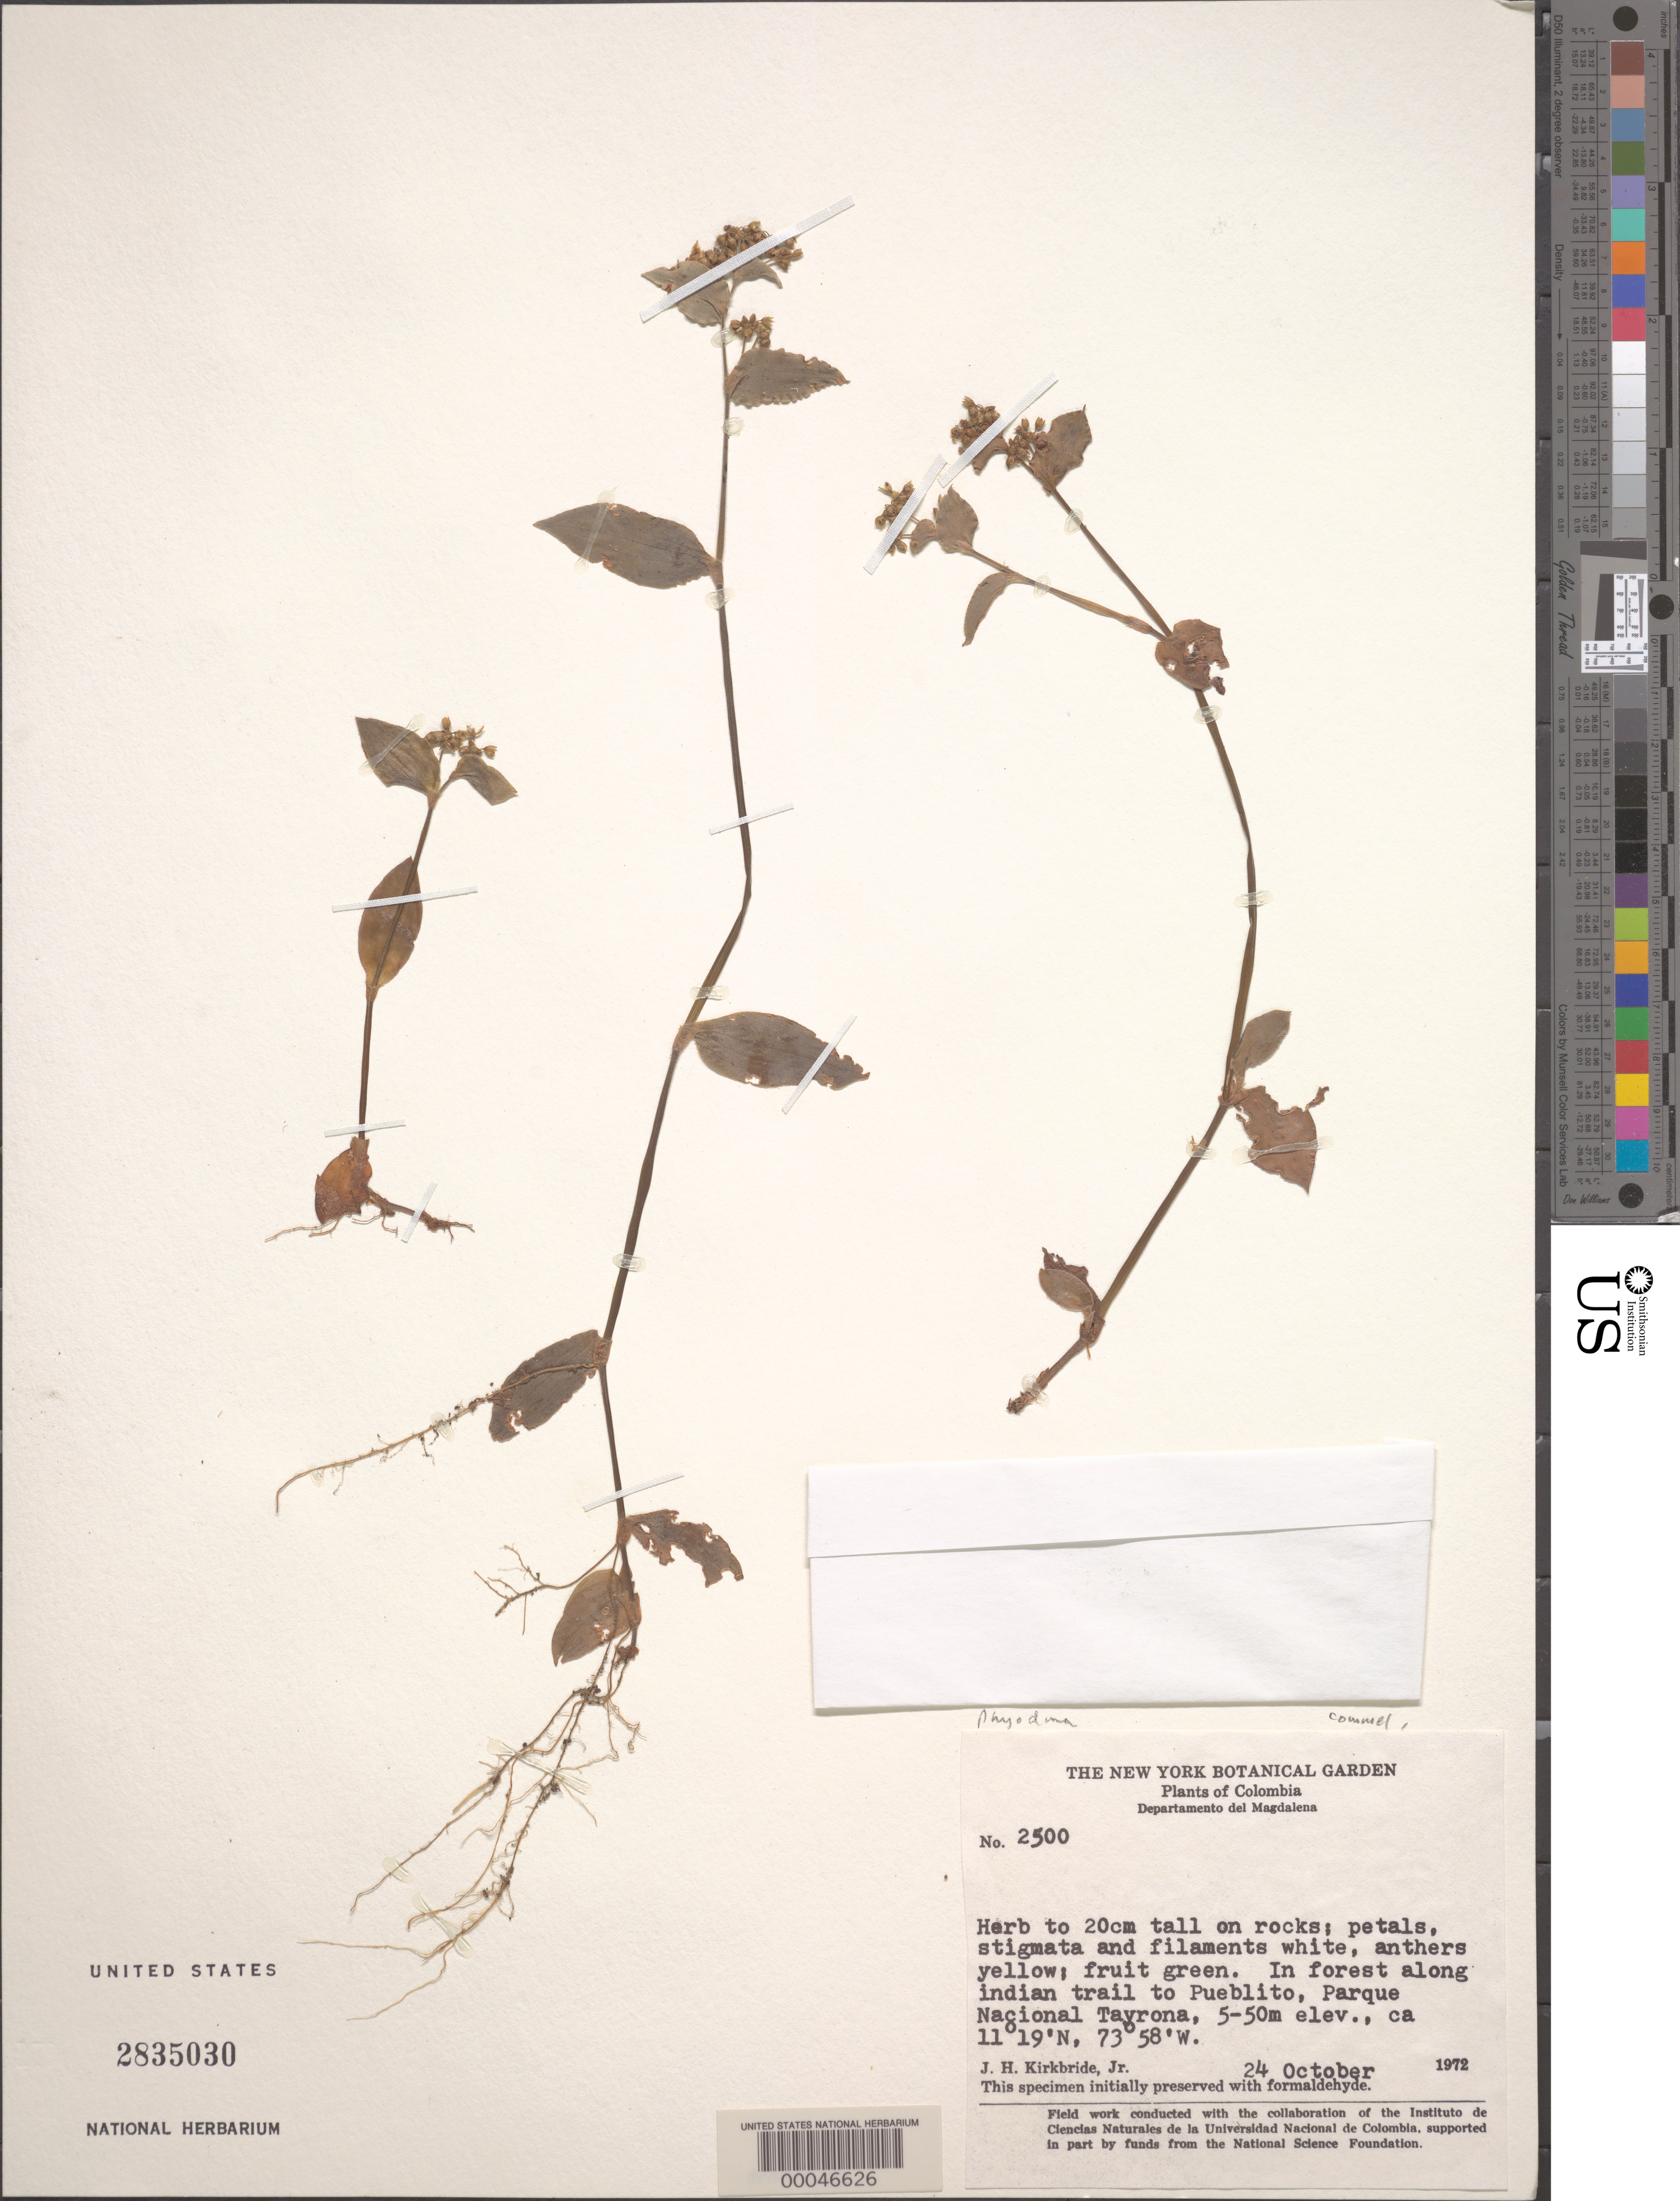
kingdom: Plantae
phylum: Tracheophyta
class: Liliopsida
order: Commelinales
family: Commelinaceae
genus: Callisia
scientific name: Callisia sp.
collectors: J. H. Kirkbride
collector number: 2500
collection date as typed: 24 Oct 1972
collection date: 1972-10-24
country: Colombia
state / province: Magdalena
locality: Towards Pueblito, Parque Nacional Tayrona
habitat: Forest trail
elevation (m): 5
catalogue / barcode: US 2835030